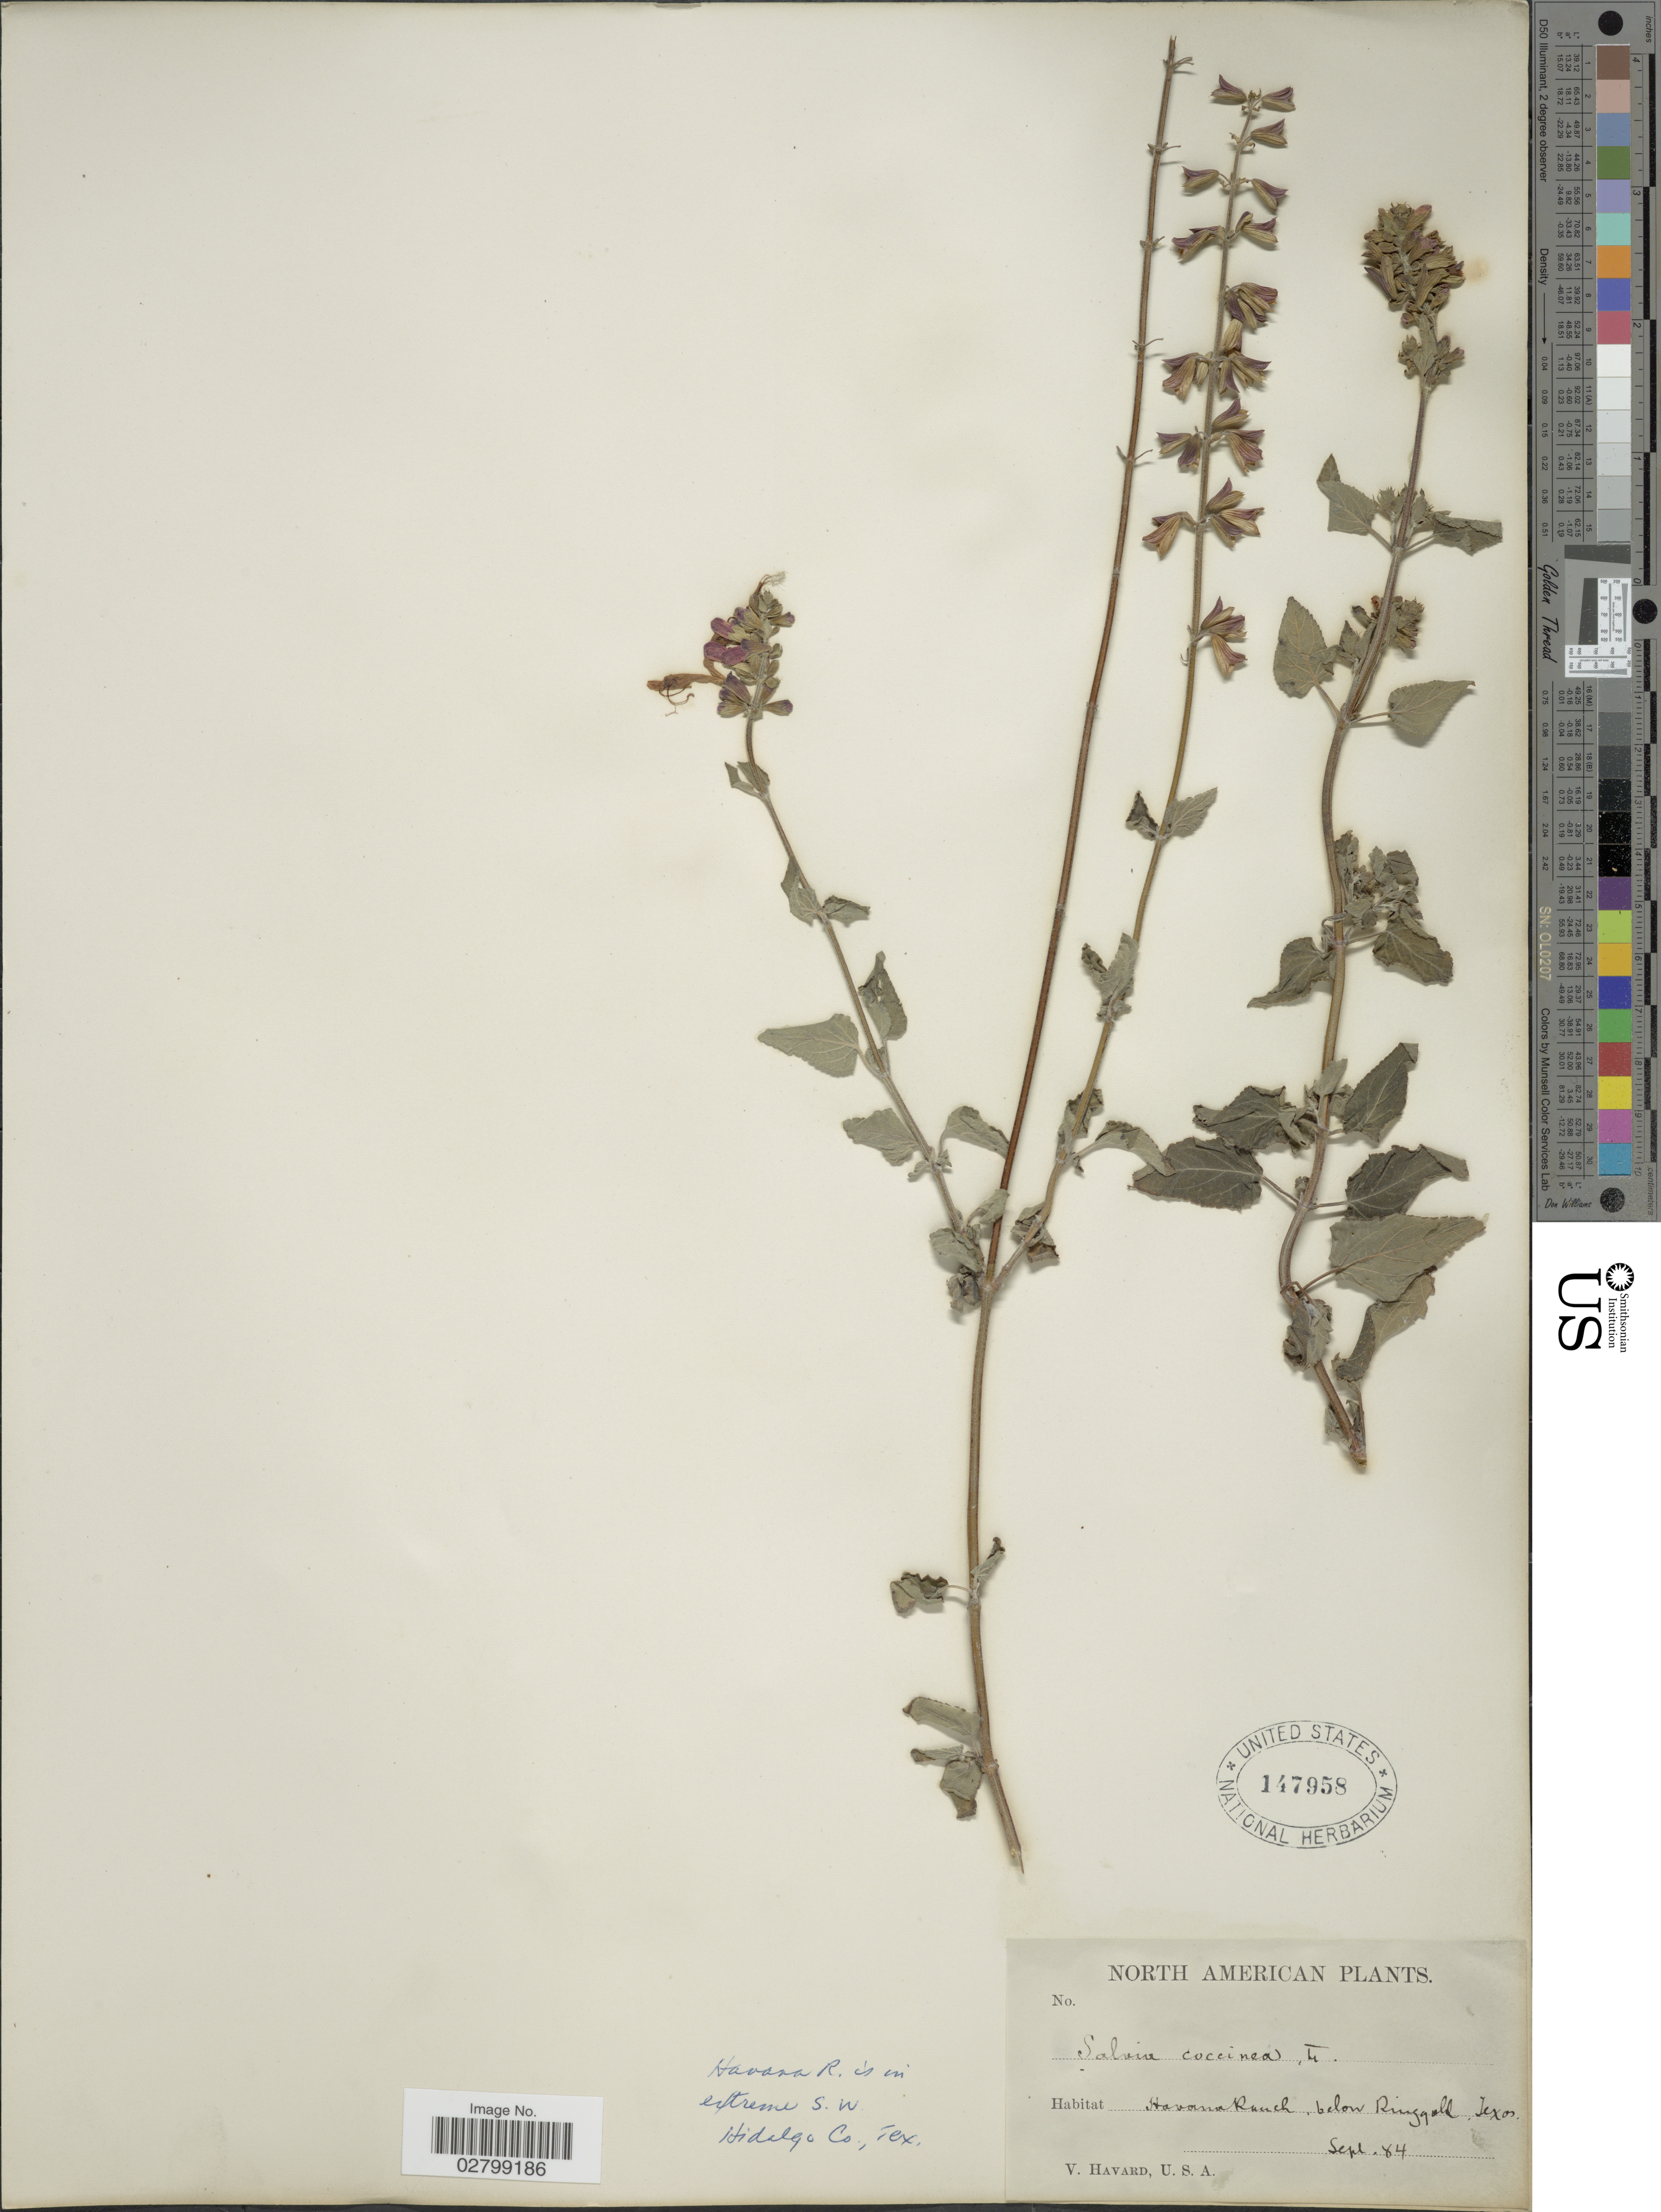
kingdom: Plantae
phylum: Tracheophyta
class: Magnoliopsida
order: Lamiales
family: Lamiaceae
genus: Salvia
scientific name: Salvia coccinea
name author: Etlinger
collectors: V. Havard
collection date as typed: Transcribed d/m/y: /9/84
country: United States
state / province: Texas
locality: Havana Ranch, below Ringgold. Extreme S.W. Hidalgo Co.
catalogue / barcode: US 147958